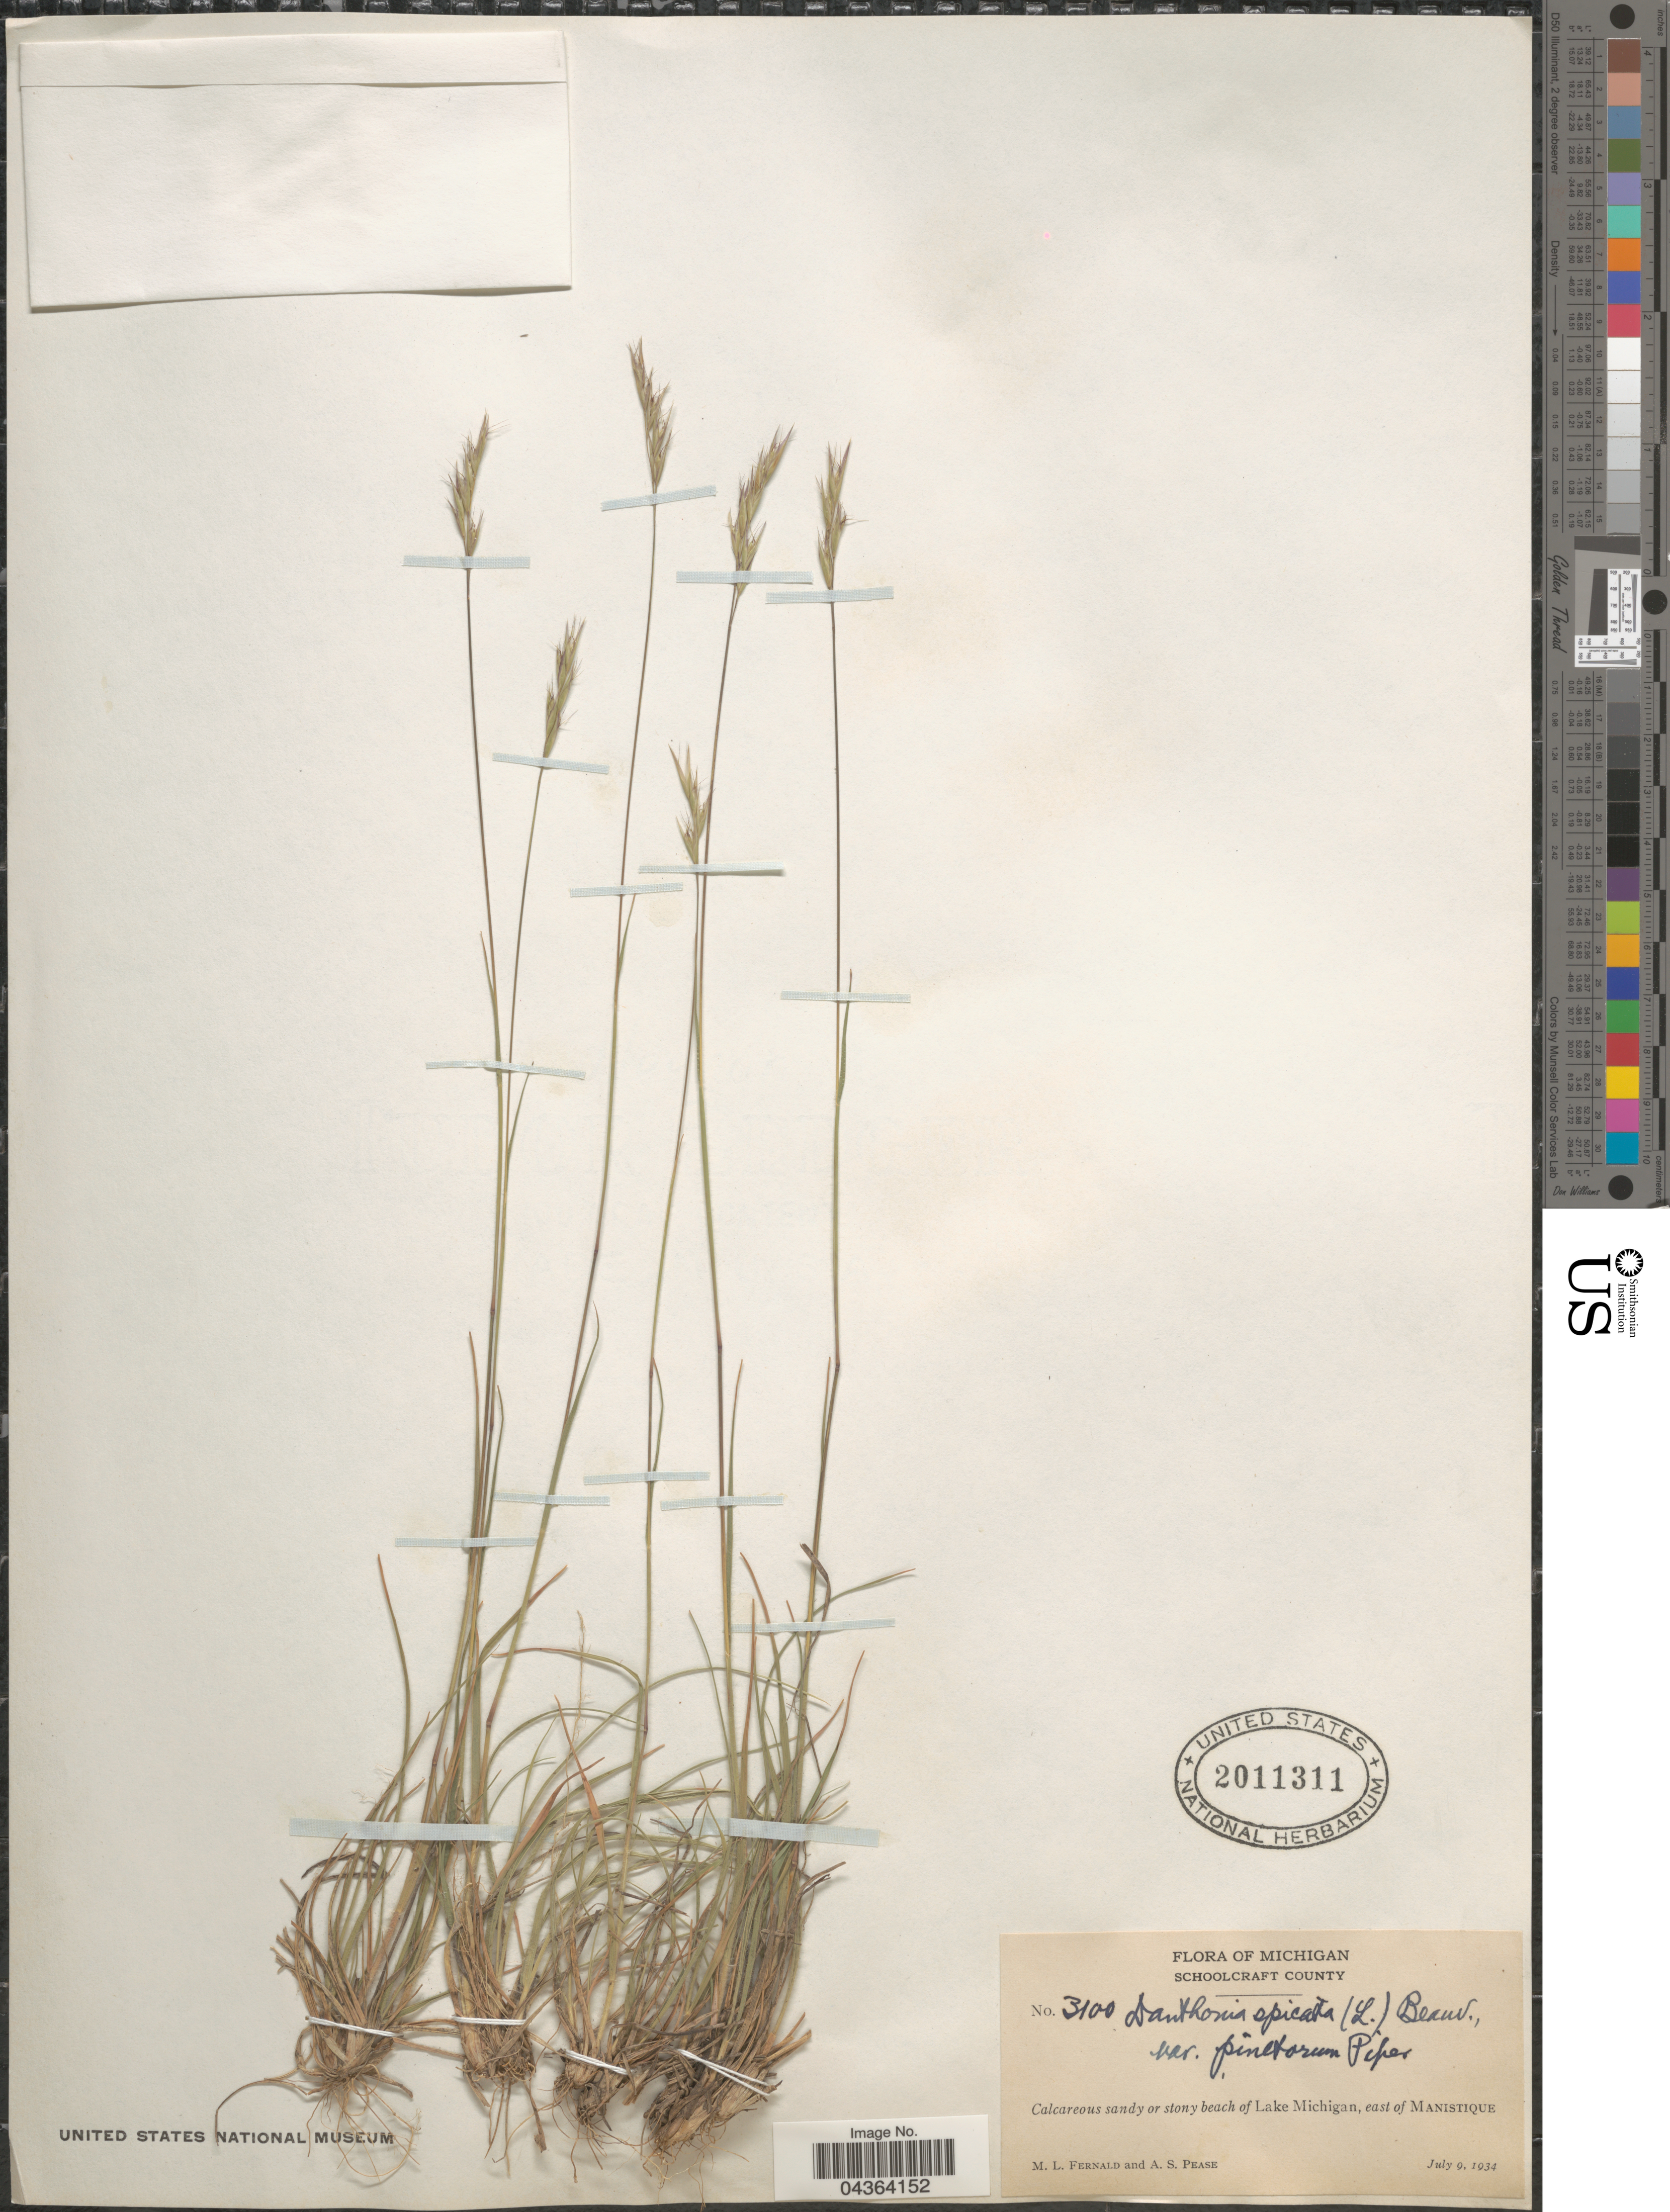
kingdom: Plantae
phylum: Tracheophyta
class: Liliopsida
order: Poales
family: Poaceae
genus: Danthonia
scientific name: Danthonia spicata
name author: (L.) P. Beauv. ex Roem. & Schult.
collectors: M. L. Fernald & A. S. Pease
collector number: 3100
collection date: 1934-07-09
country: United States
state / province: Michigan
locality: Schoolcraft County. Calcareous sandy or stony beach of Lake Michigan, east of Manistique.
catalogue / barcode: US 2011311